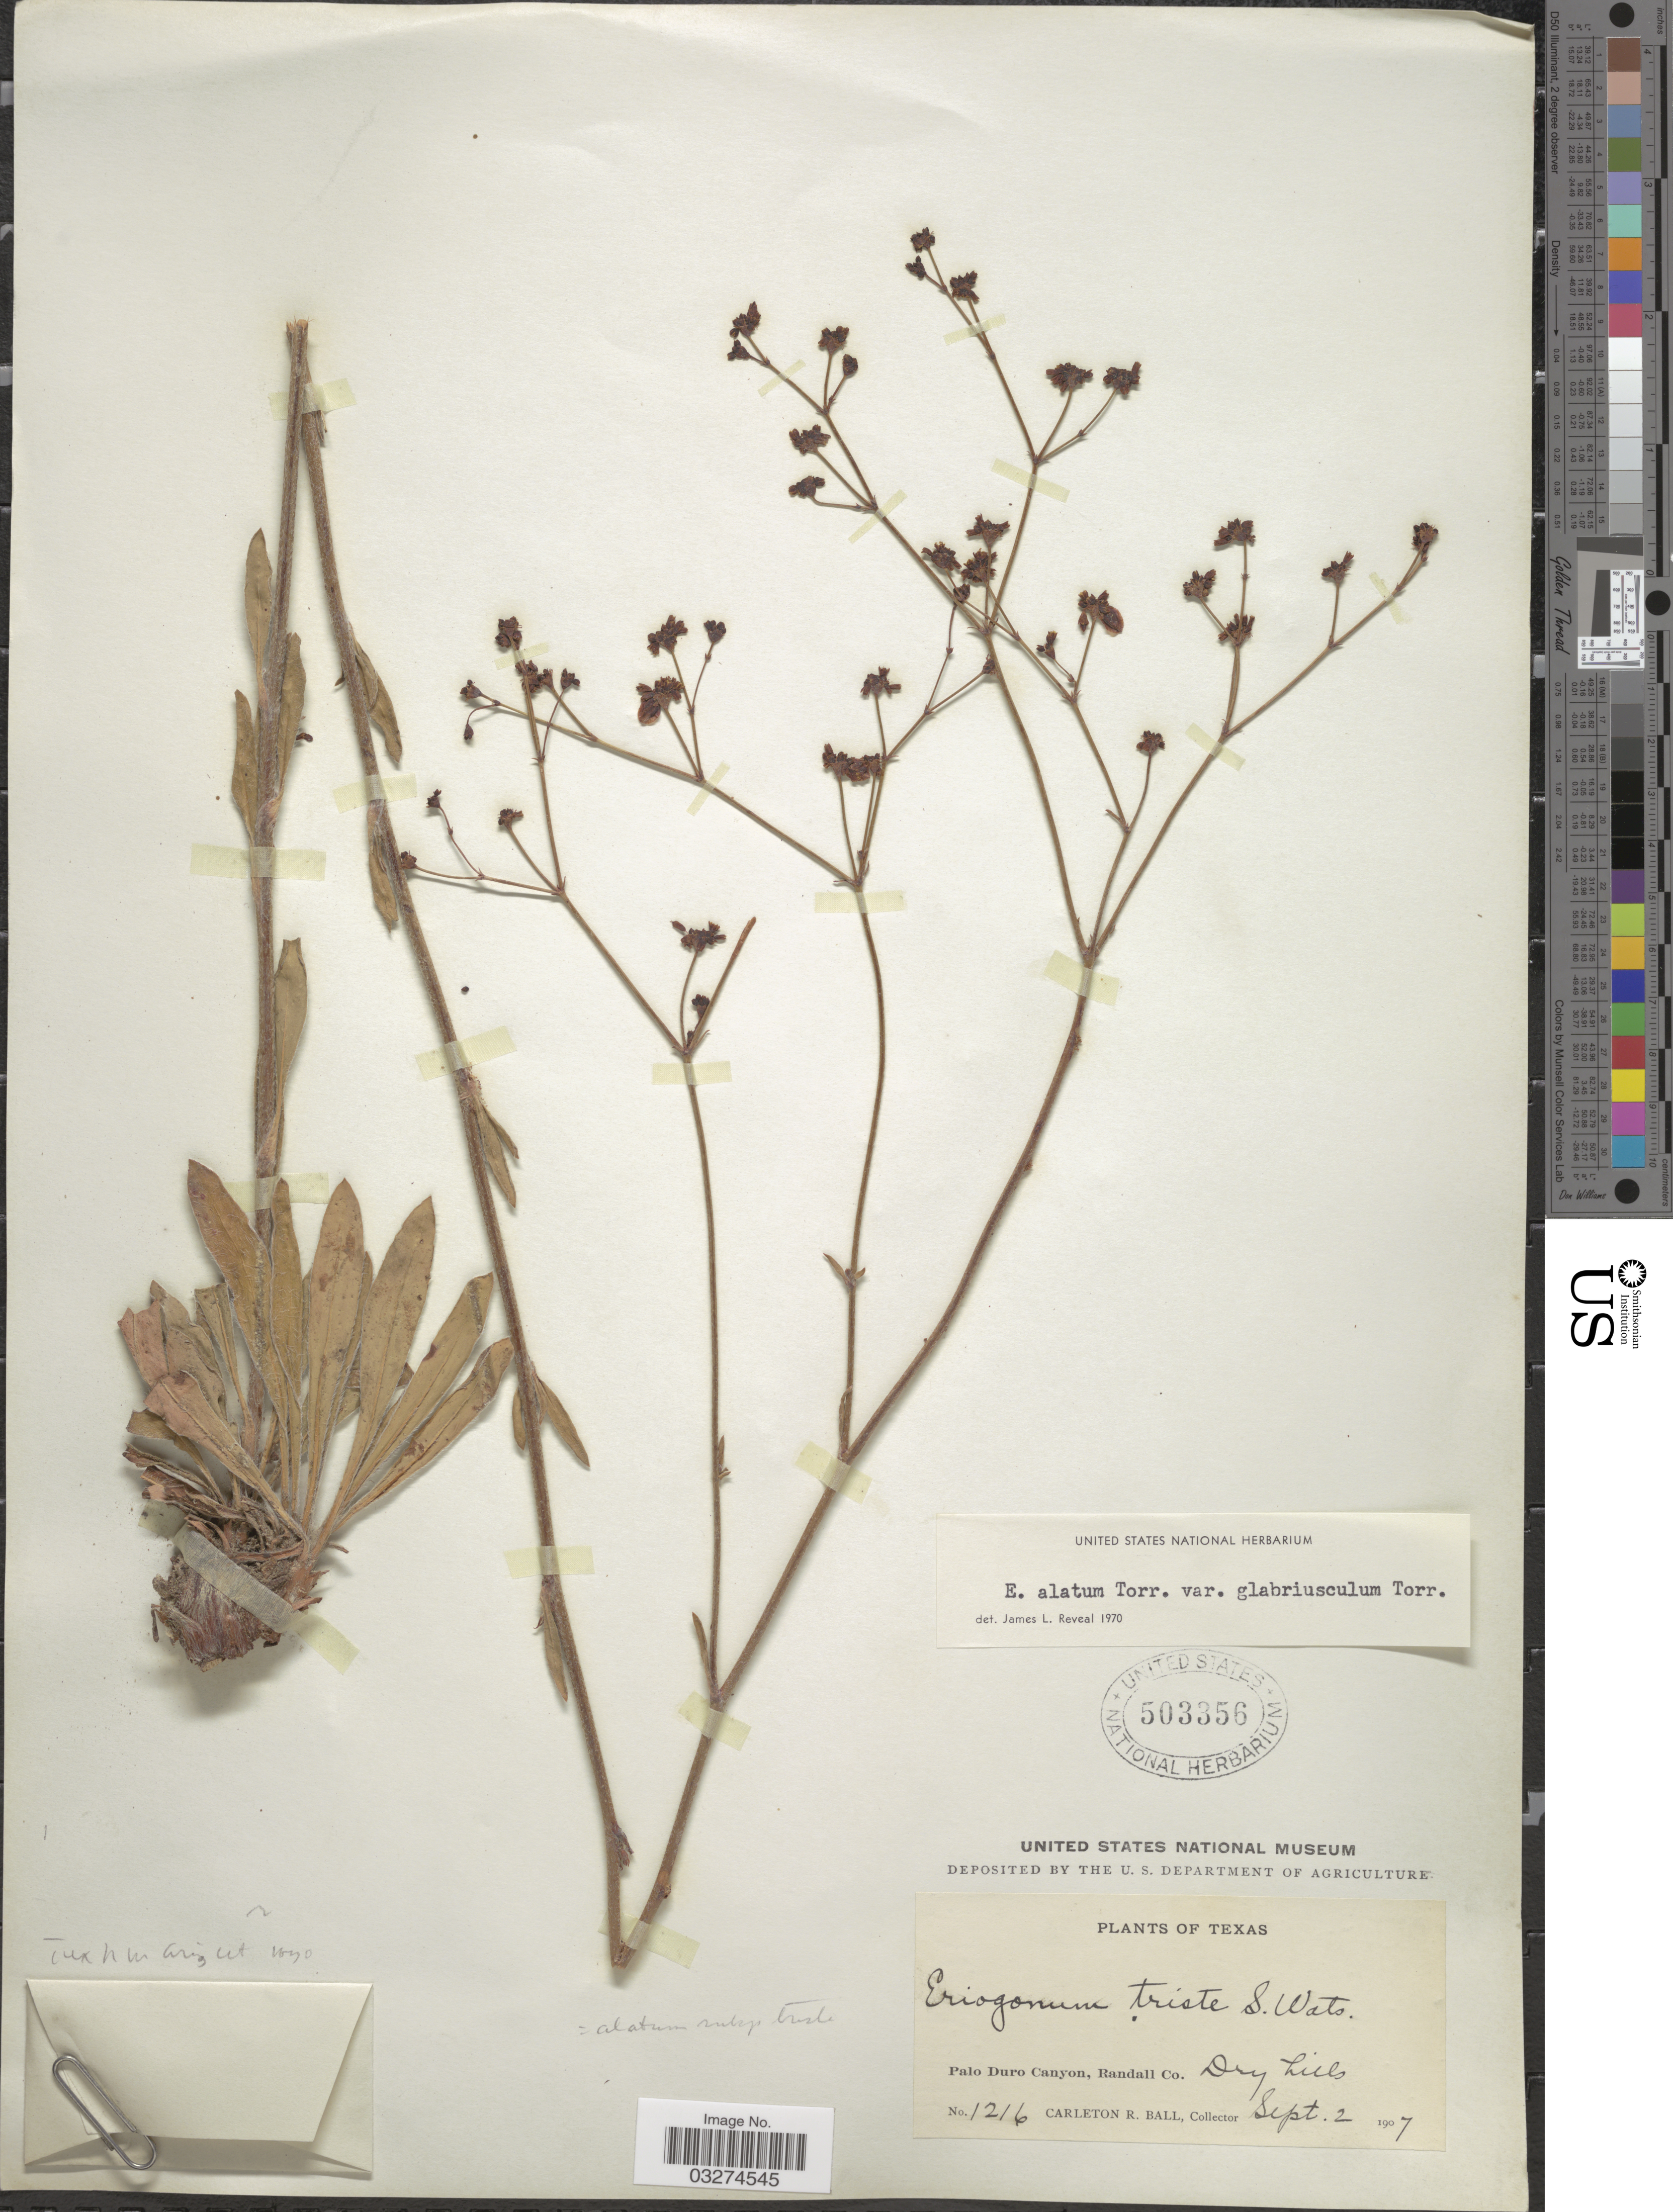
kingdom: Plantae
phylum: Tracheophyta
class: Magnoliopsida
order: Caryophyllales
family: Polygonaceae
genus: Eriogonum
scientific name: Eriogonum alatum var. glabriusculum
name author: Torr.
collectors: C. R. Ball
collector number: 1216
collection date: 1907-09-02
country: United States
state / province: Texas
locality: Palo Duro Canyon, Randall Co.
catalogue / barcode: US 503356